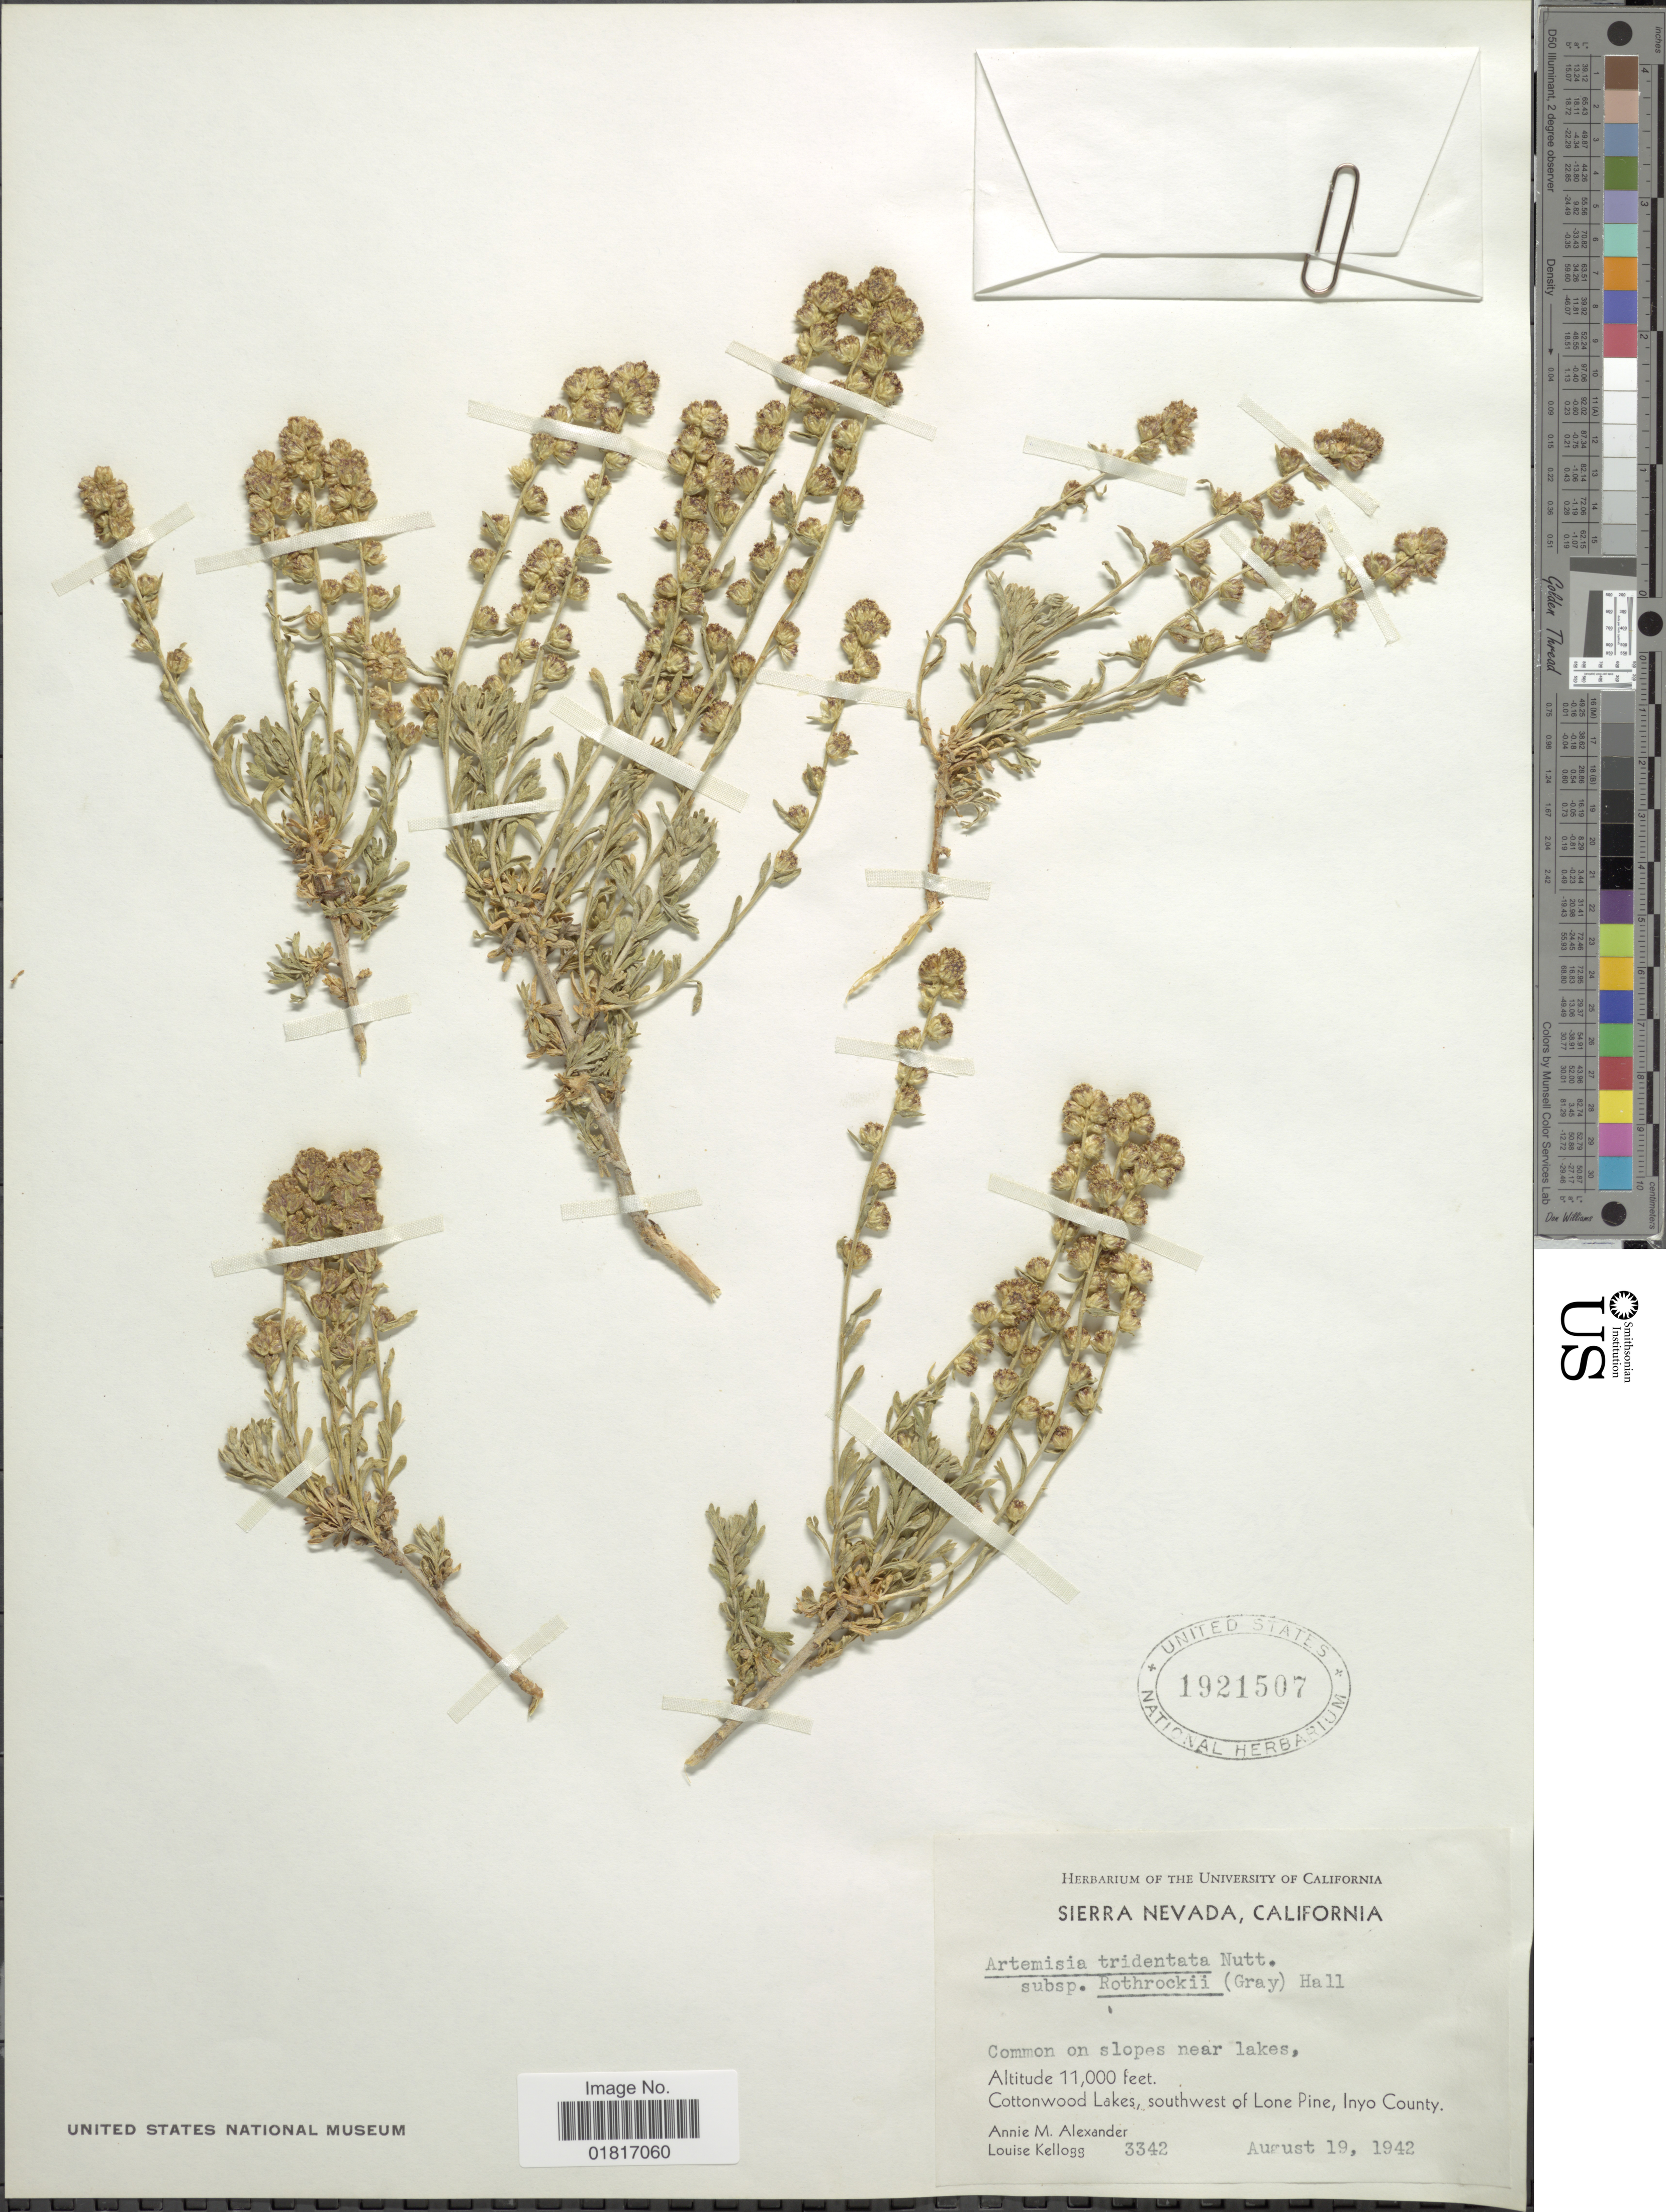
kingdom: Plantae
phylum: Tracheophyta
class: Magnoliopsida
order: Asterales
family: Asteraceae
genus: Artemisia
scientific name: Artemisia tridentata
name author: Nutt.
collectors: A. M. Alexander & L. Kellogg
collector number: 3342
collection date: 1942-08-19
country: United States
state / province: California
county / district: Inyo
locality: Sierra Nevada, Common on slopes near lakes, Cottonwood lakes, southwest of Lone Pine, Inyo County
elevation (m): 3353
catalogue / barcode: US 1921507